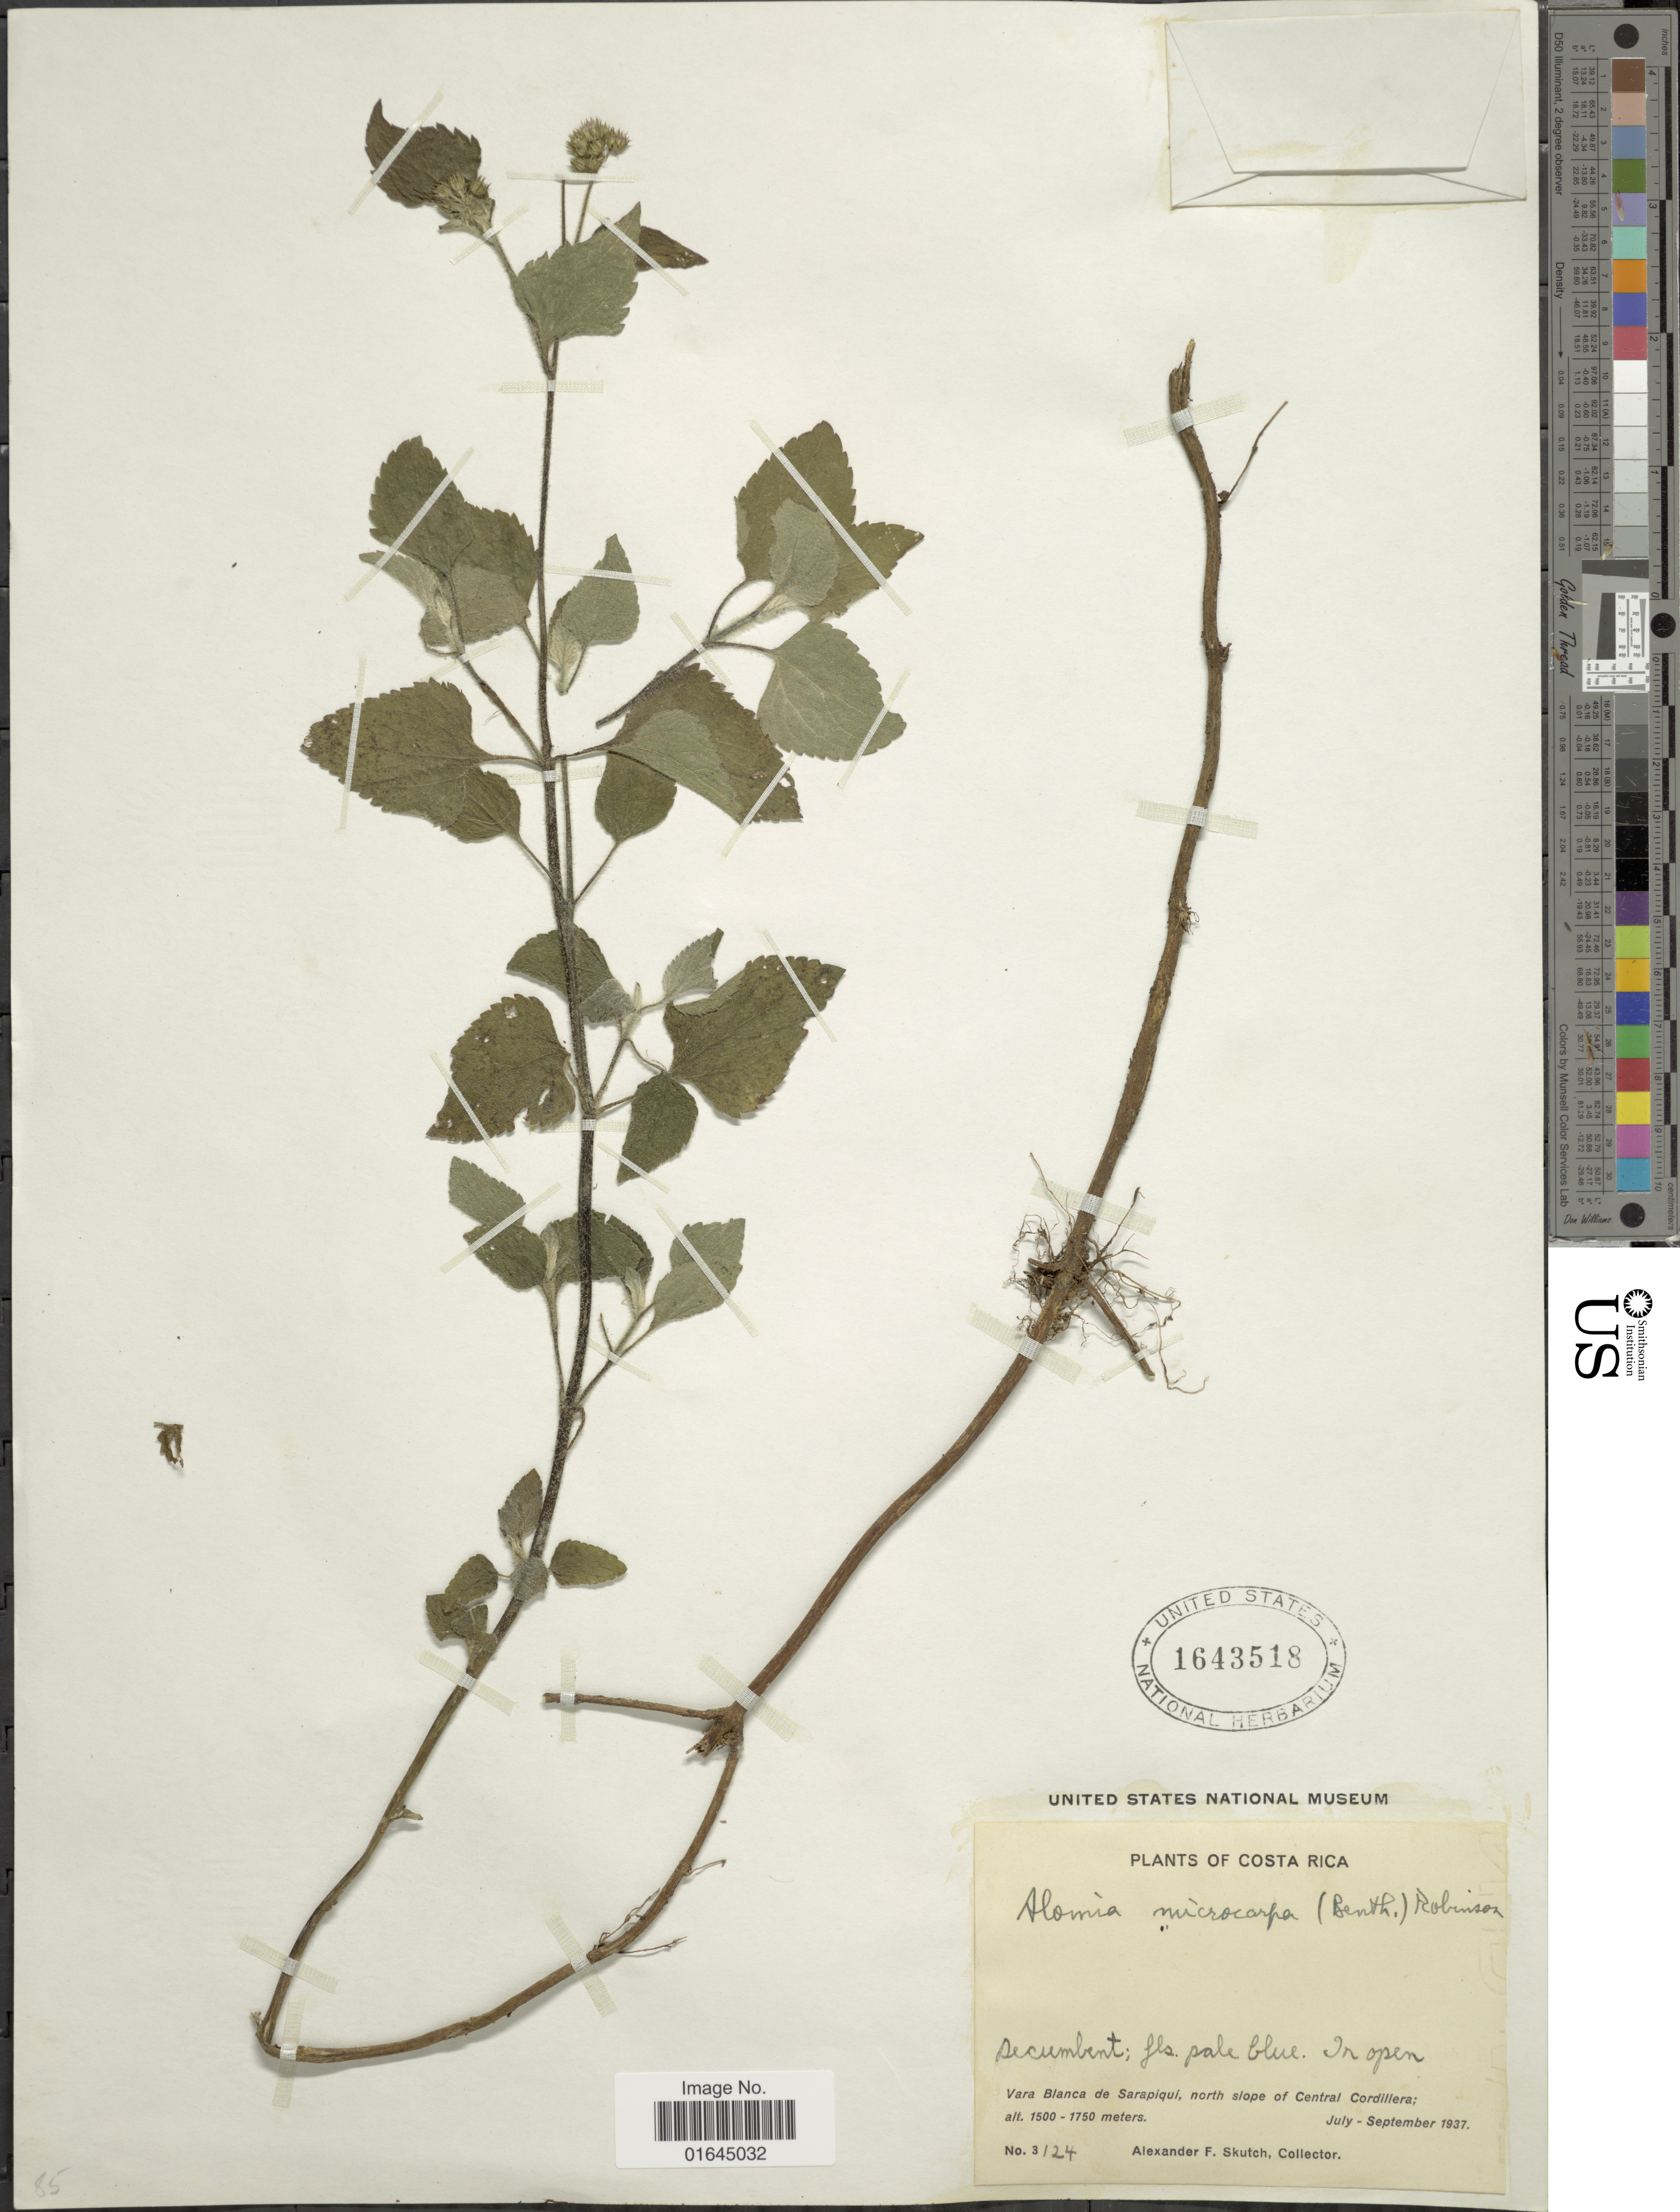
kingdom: Plantae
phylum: Tracheophyta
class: Magnoliopsida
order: Asterales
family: Asteraceae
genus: Ageratum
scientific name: Ageratum microcarpum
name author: (Benth. ex Oerst.) Hemsl.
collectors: A. F. Skutch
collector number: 3124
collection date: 1937-07/1937-09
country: Panama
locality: Vara Blanca de Sarapiquí, north slope of Central Cordillera.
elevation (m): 1500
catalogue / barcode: US 1643518